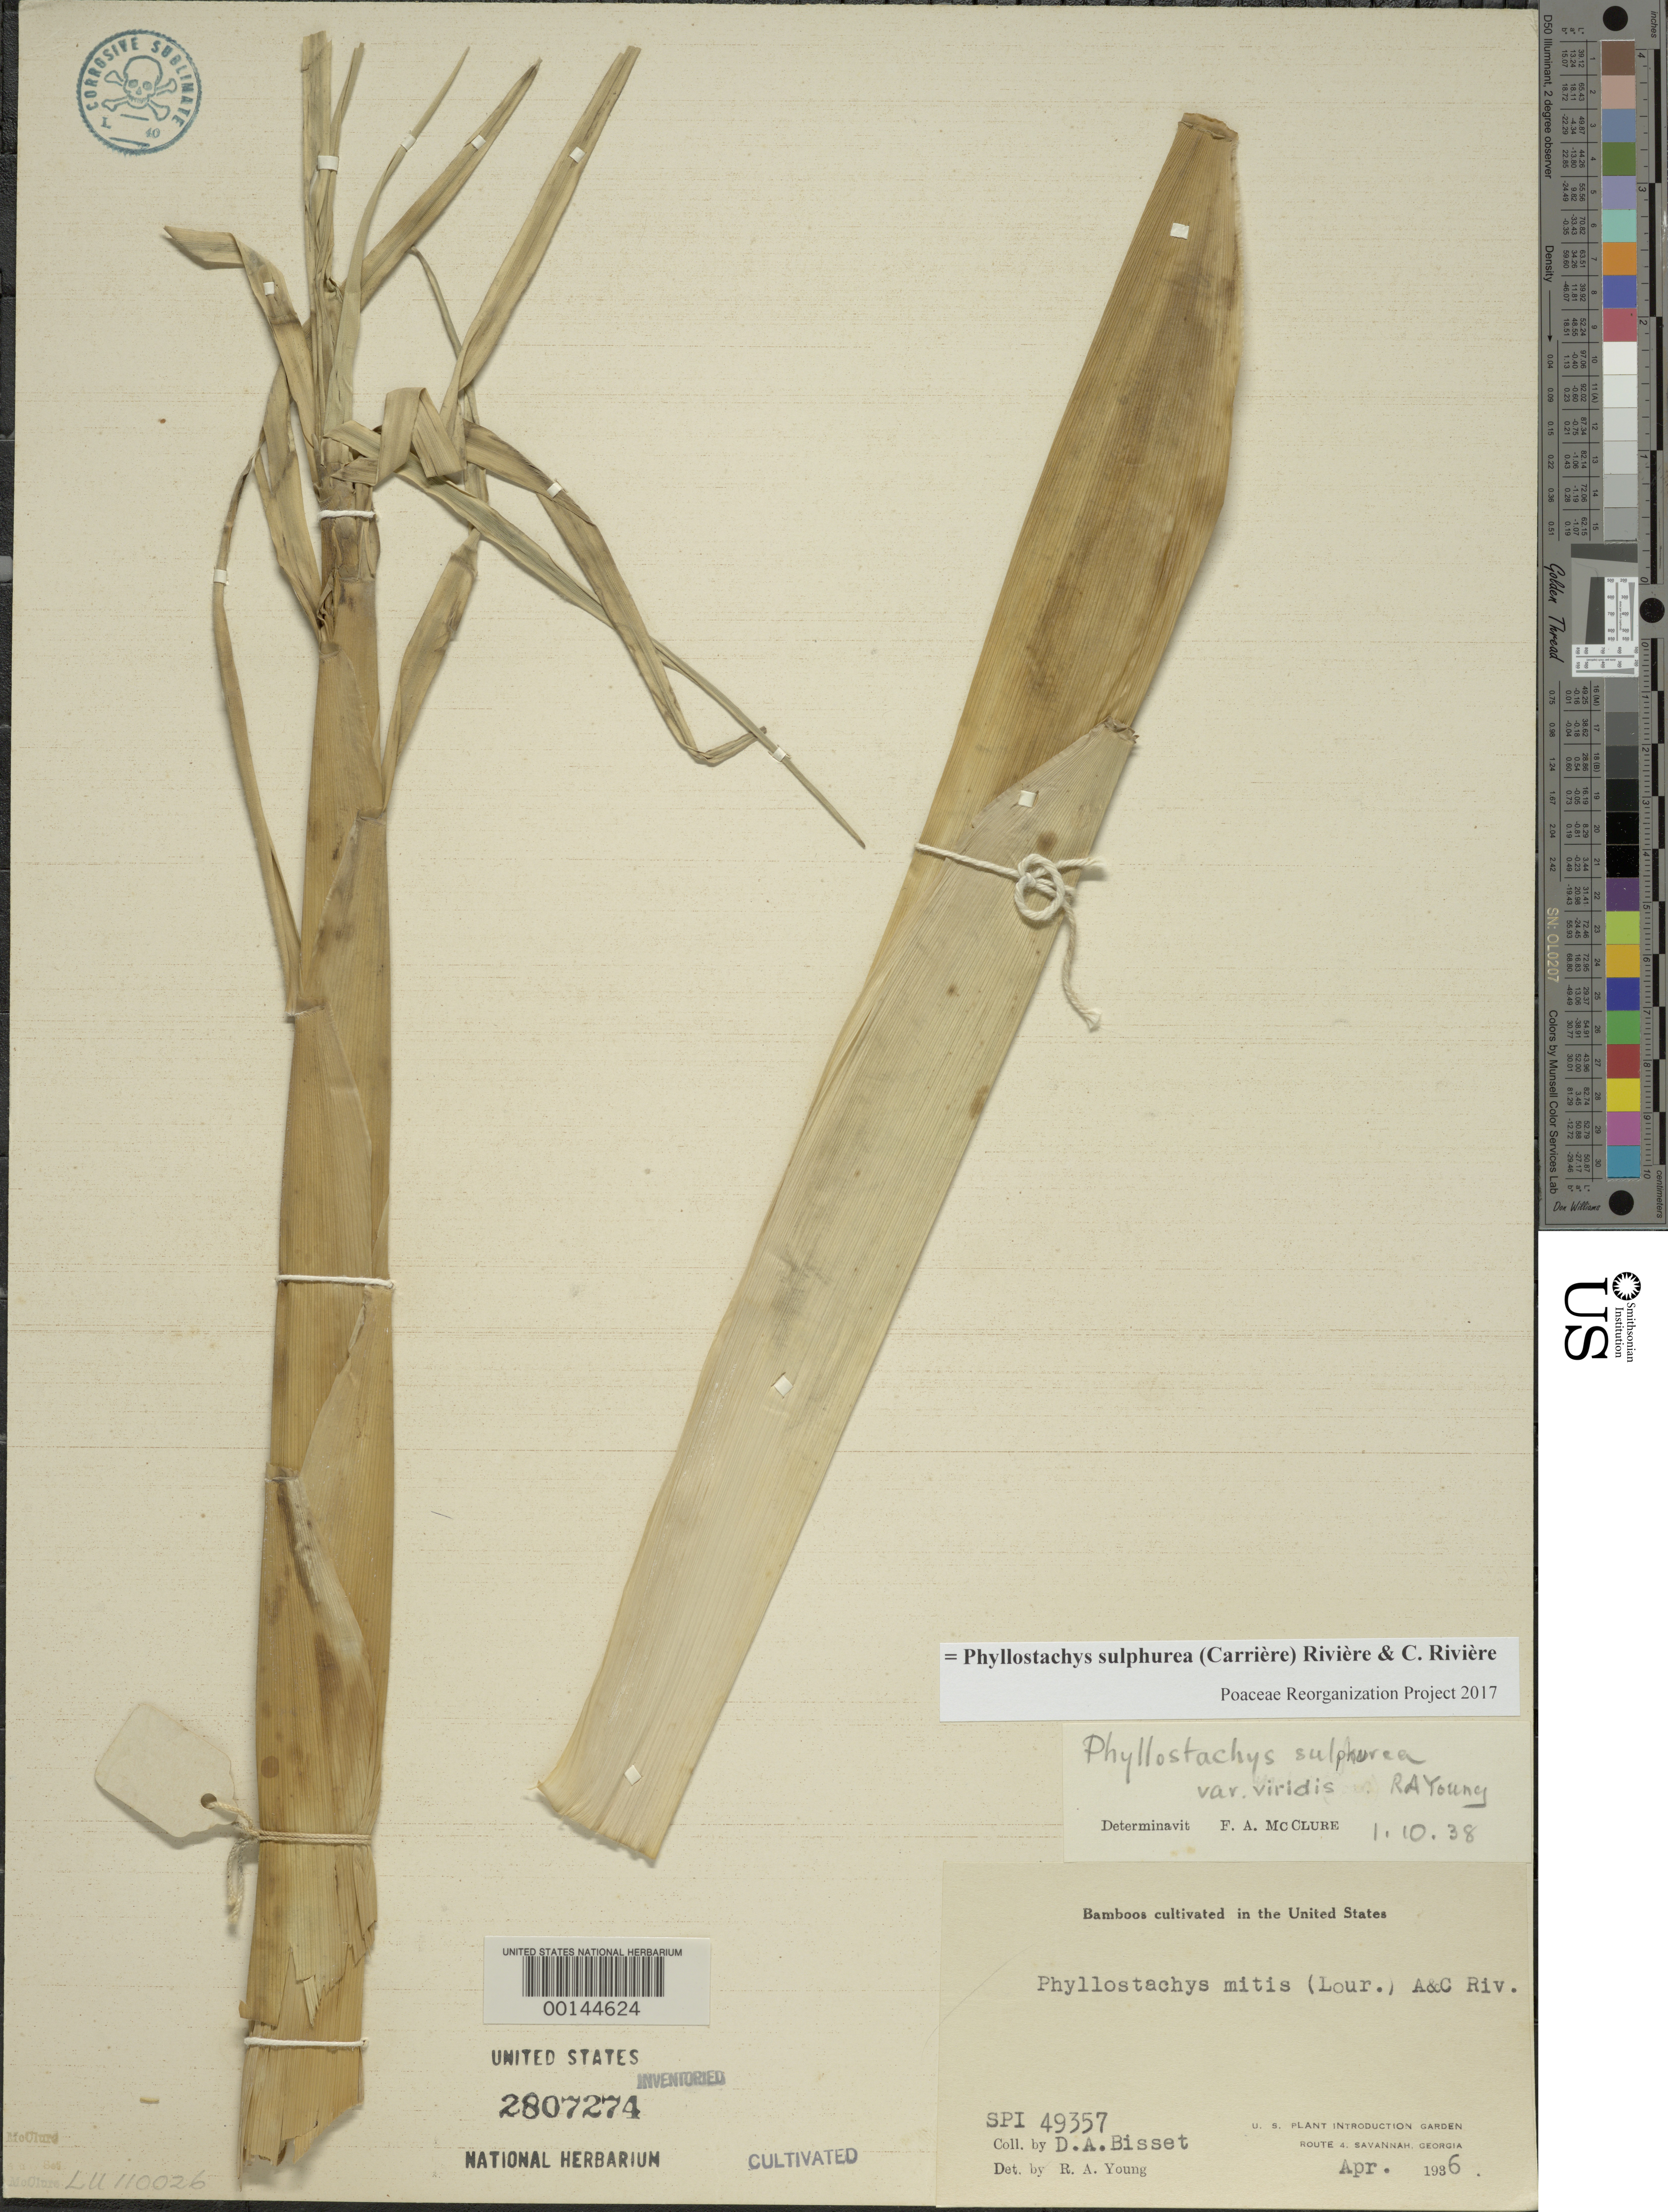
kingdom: Plantae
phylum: Tracheophyta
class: Liliopsida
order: Poales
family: Poaceae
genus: Phyllostachys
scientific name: Phyllostachys sulphurea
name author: (Carrière) Rivière & C. Rivière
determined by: Poaceae Reorganization Project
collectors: D. Bisset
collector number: SPI 49357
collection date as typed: Apr 1936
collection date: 1936-04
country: United States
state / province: Georgia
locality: Savannah, p.i. garden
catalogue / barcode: US 2807274